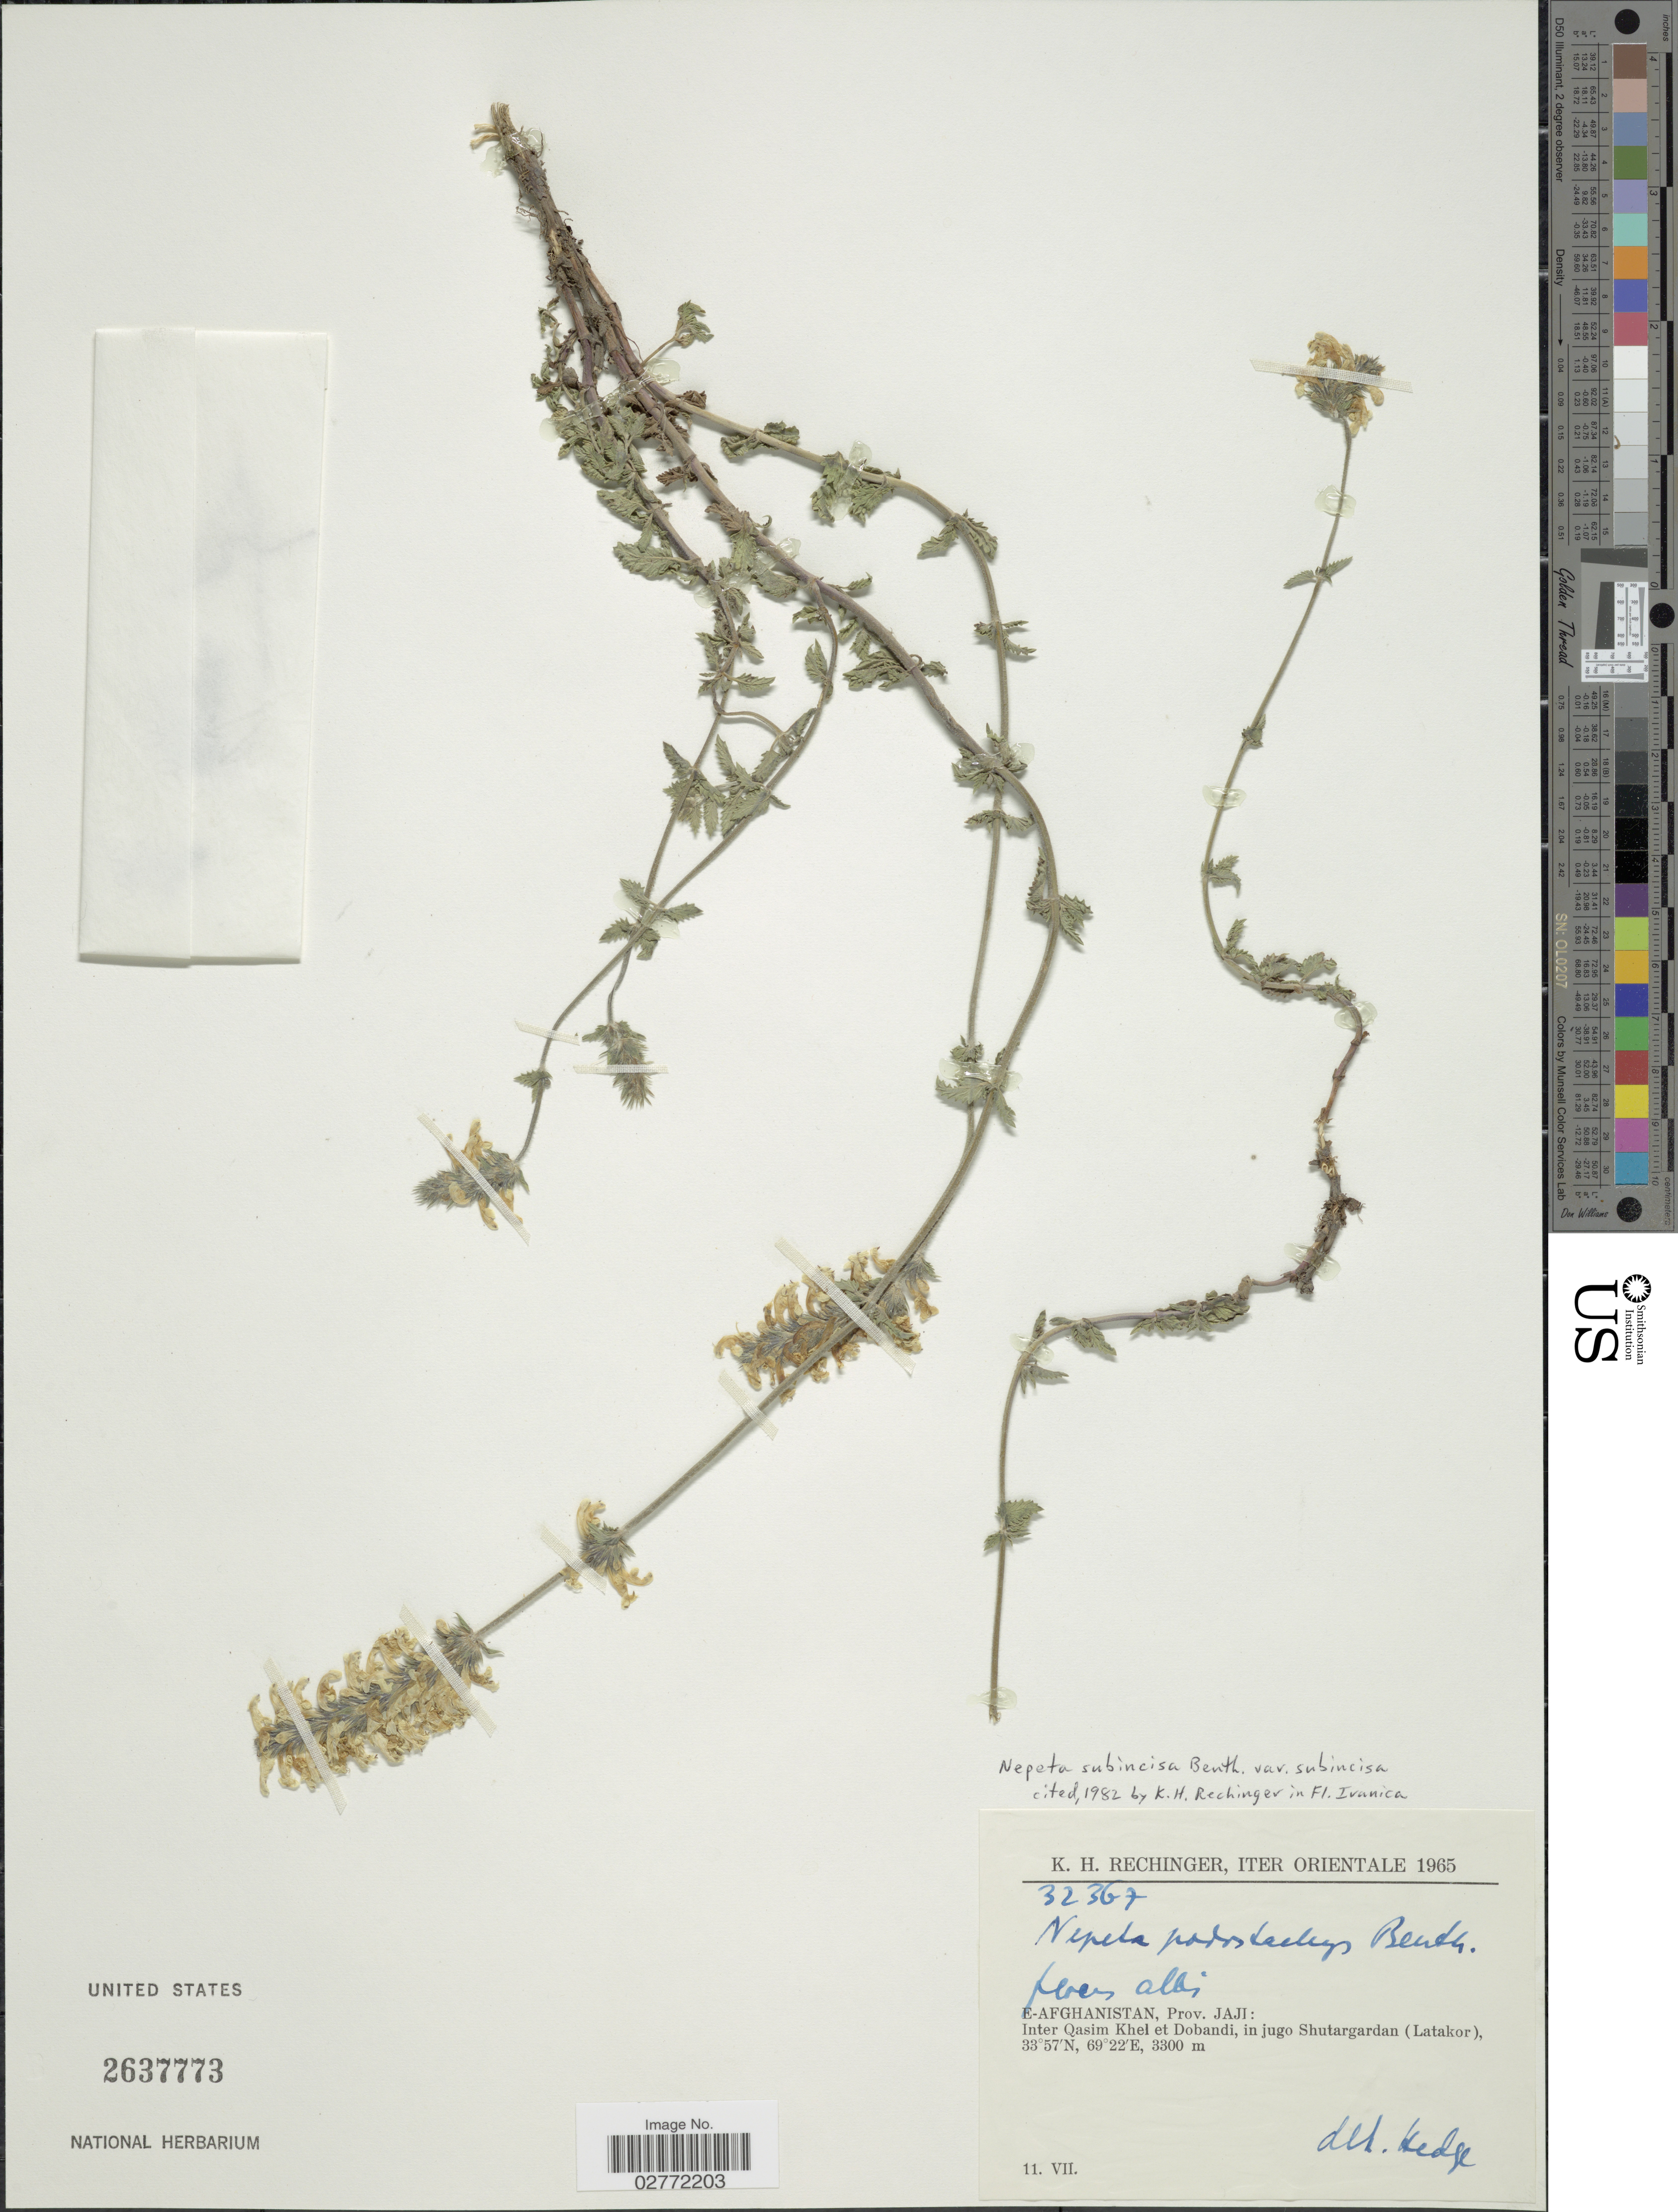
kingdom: Plantae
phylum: Tracheophyta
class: Magnoliopsida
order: Lamiales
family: Lamiaceae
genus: Nepeta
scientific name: Nepeta subincisa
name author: Benth.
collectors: K. H. Rechinger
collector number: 32367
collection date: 1965-07-11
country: Afghanistan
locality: Iter Orientale, E-Afghanistan, Prov. Jaji, Inter Qasim Khel et Dobandi, in jugo Shutargardan (Latakor).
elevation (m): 3300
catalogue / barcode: US 2637773